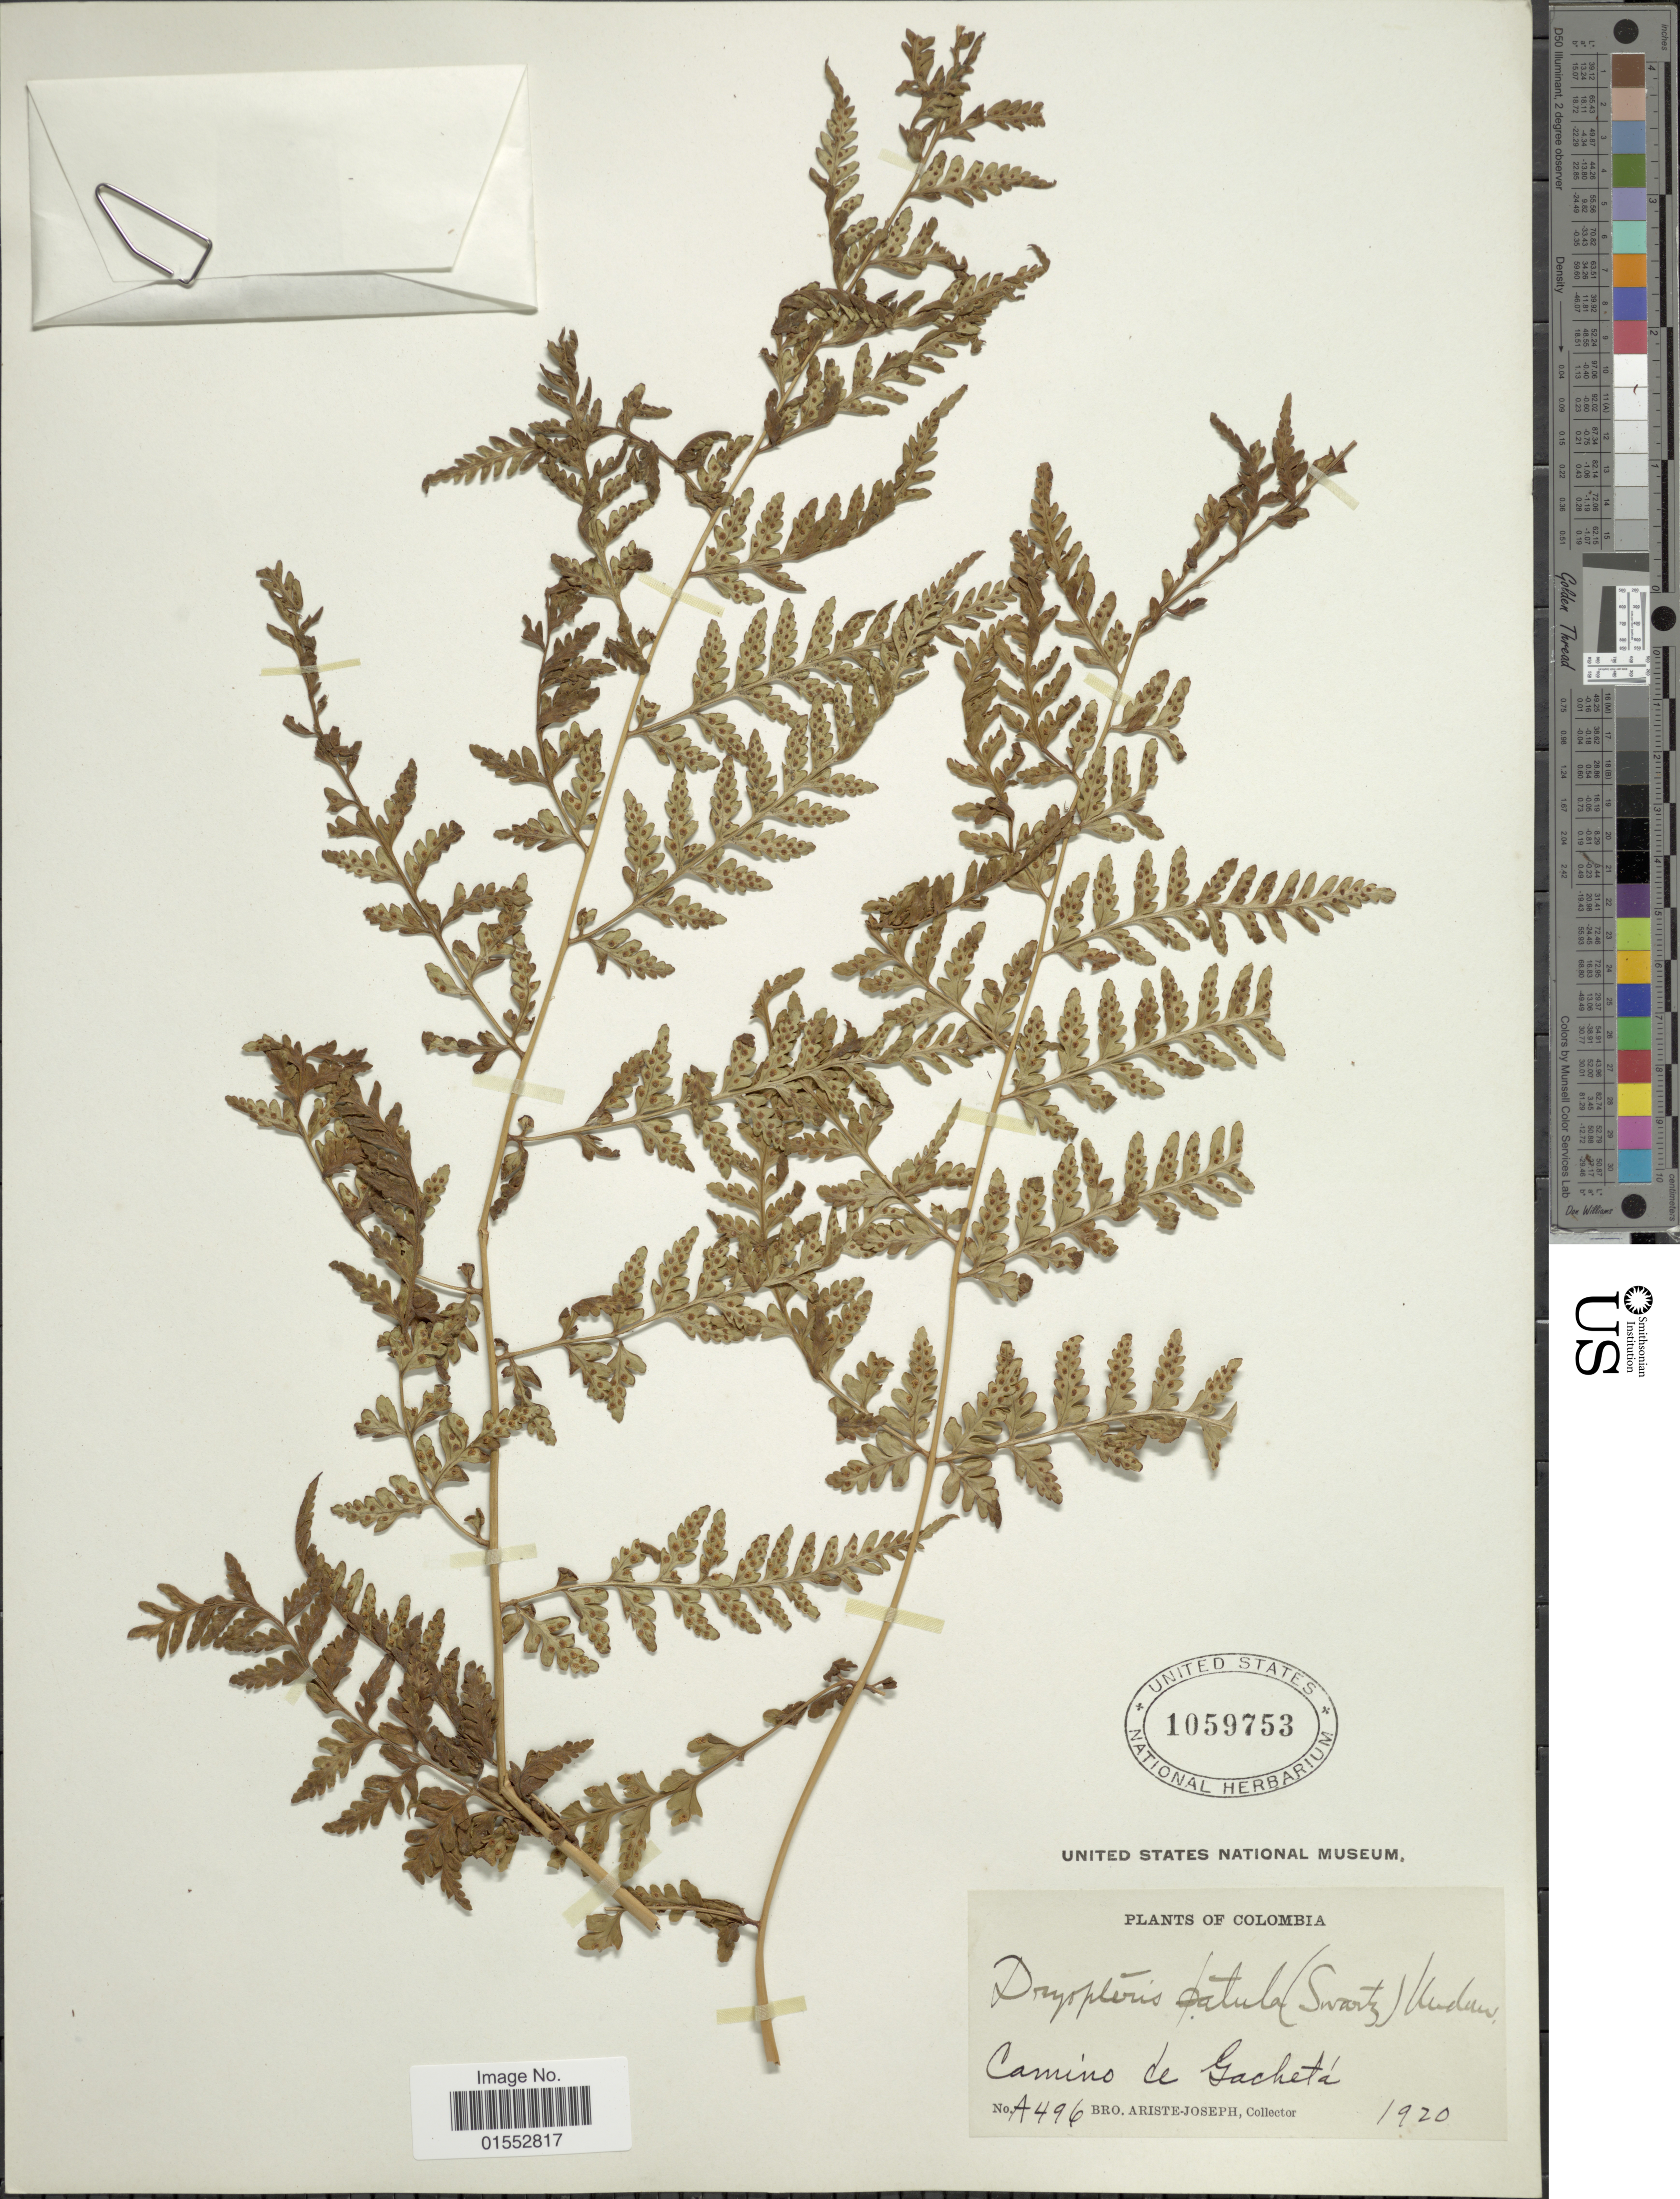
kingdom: Plantae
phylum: Tracheophyta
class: Polypodiopsida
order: Polypodiales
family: Dryopteridaceae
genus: Dryopteris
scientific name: Dryopteris patula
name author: (Sw.) Underw.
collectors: Bro. Ariste-Joseph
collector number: A496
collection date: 1920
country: Colombia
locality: Camino de Gachetá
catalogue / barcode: US 1059753